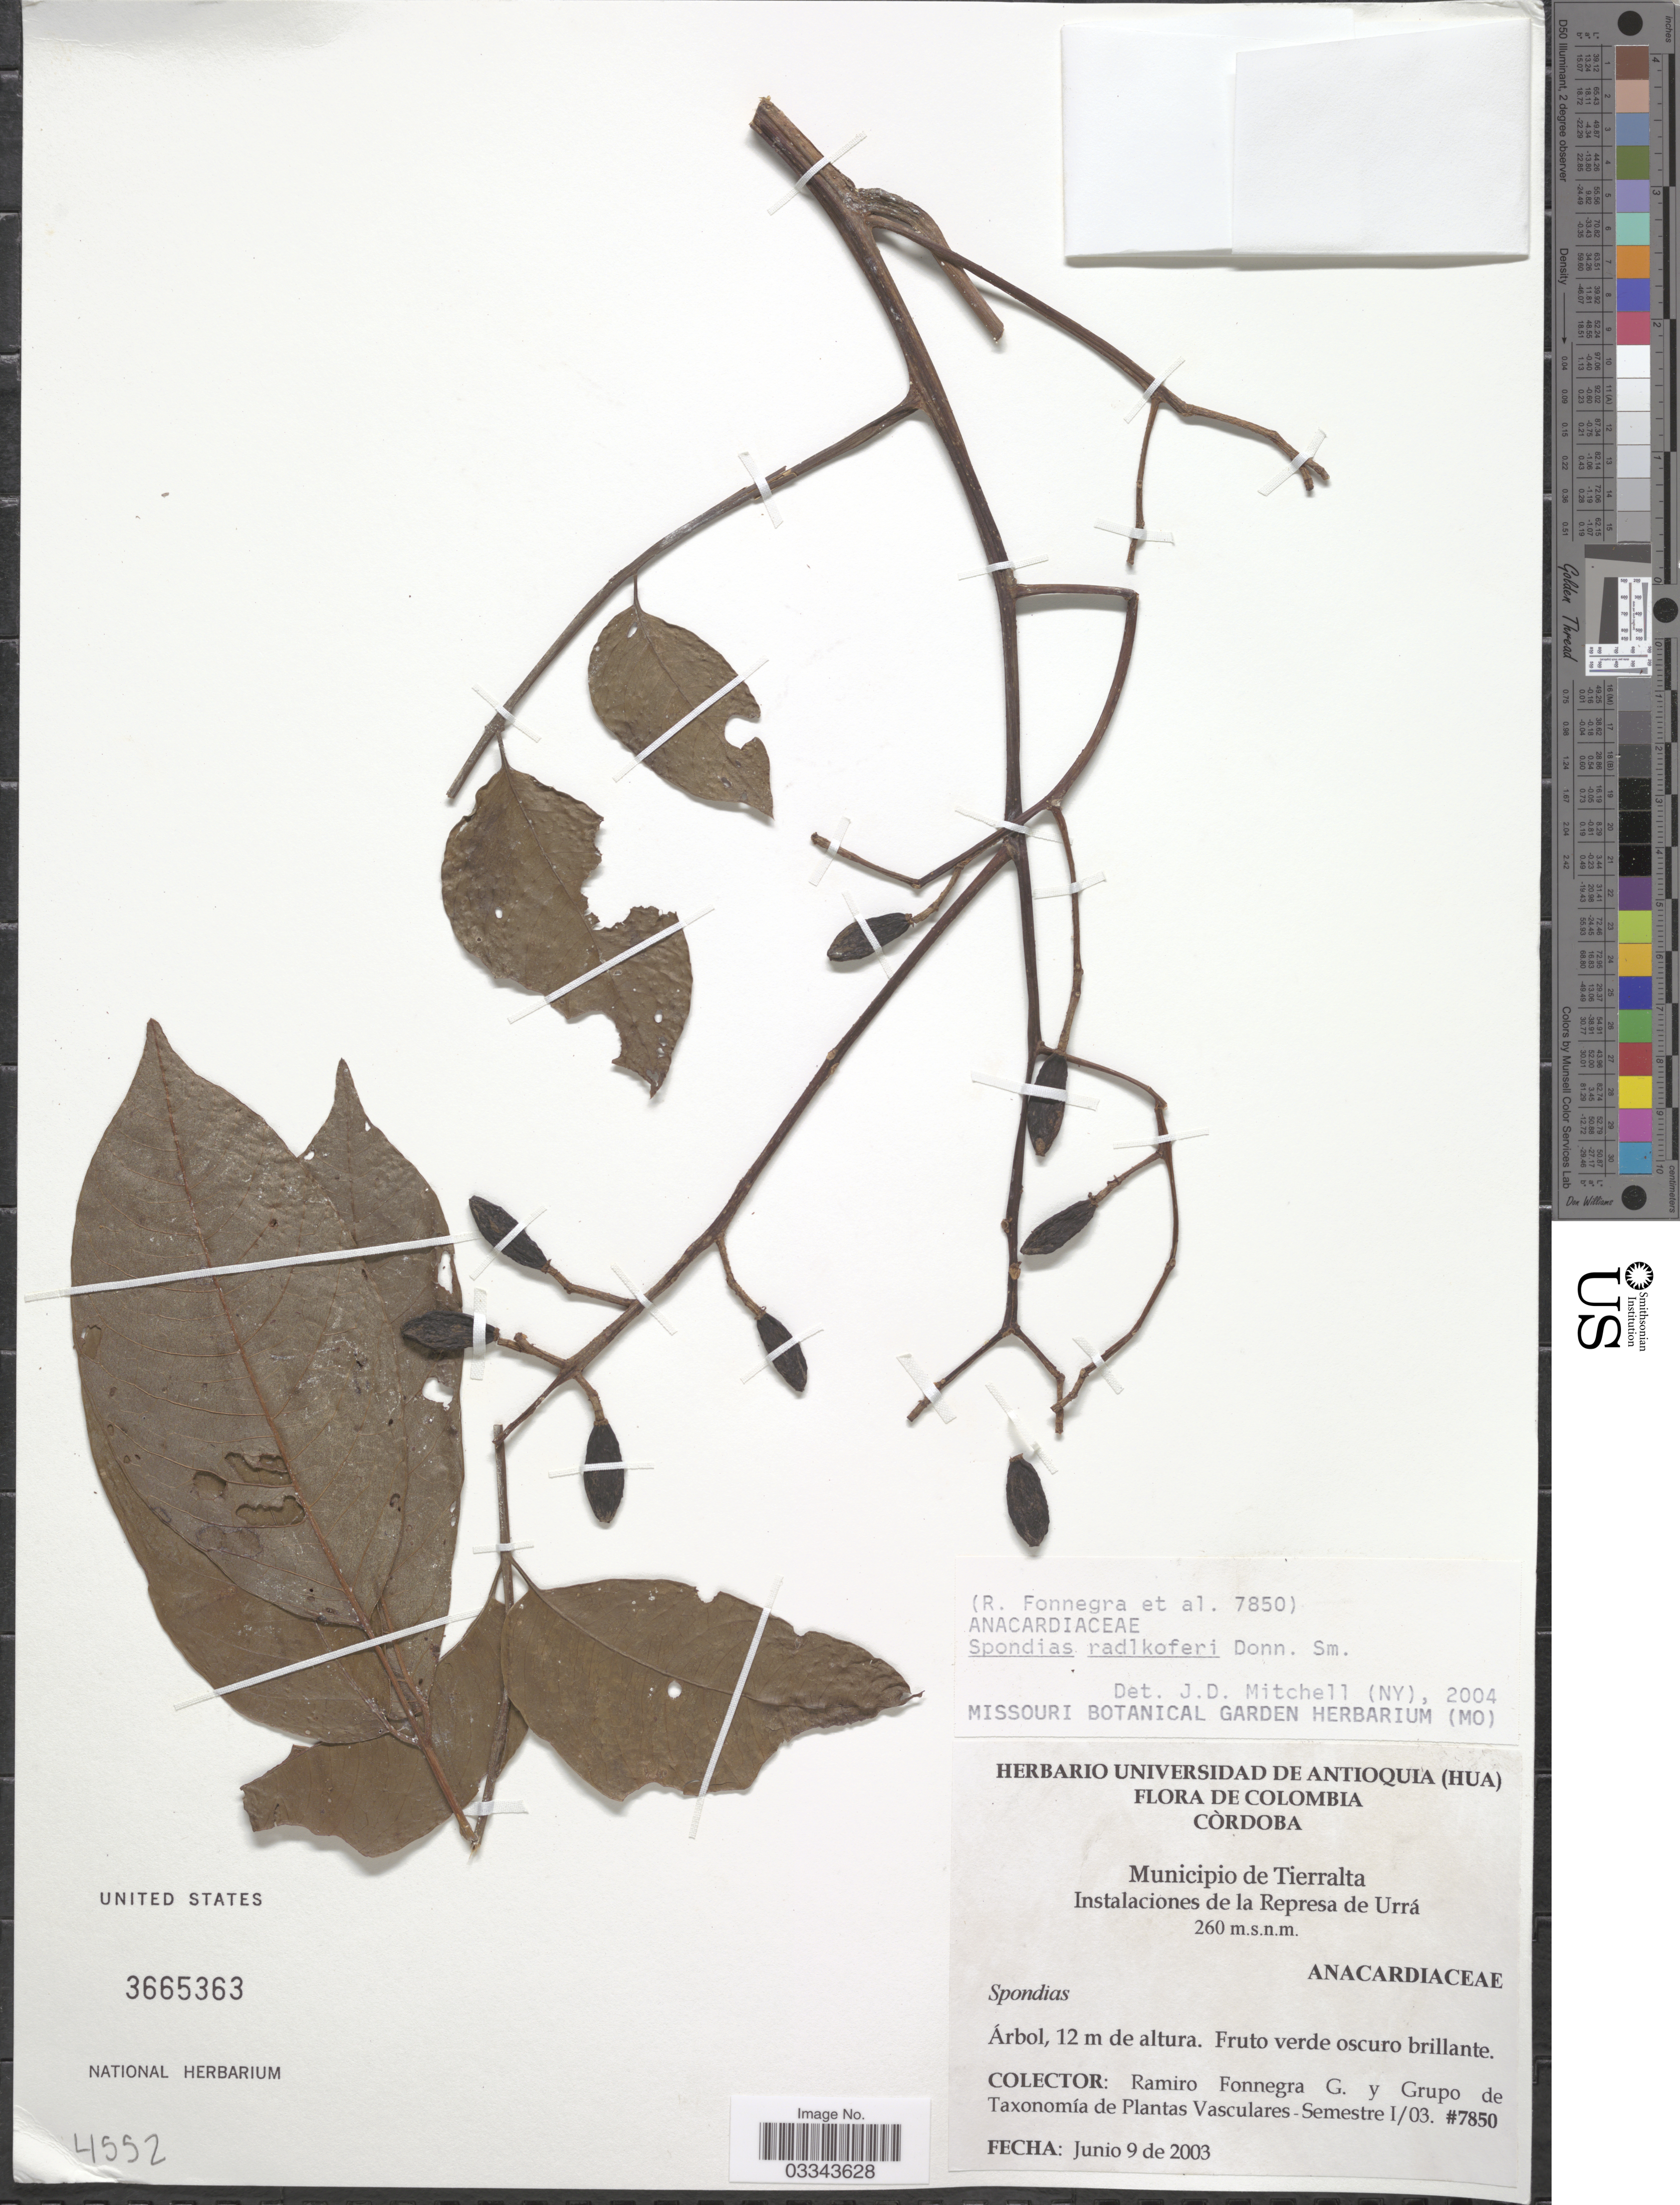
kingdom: Plantae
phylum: Tracheophyta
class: Magnoliopsida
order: Sapindales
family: Anacardiaceae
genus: Spondias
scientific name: Spondias radlkoferi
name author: Donn. Sm.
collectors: R. Fonnegra G. & Grupo de Taxonomía de Plantas Vasculares-Semestre I/03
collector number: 7850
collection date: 2003-06-09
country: Colombia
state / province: Córdoba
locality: Municipio de Tierralta, Istalaciones de la Represa de Urrá.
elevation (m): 260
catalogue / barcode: US 3665363